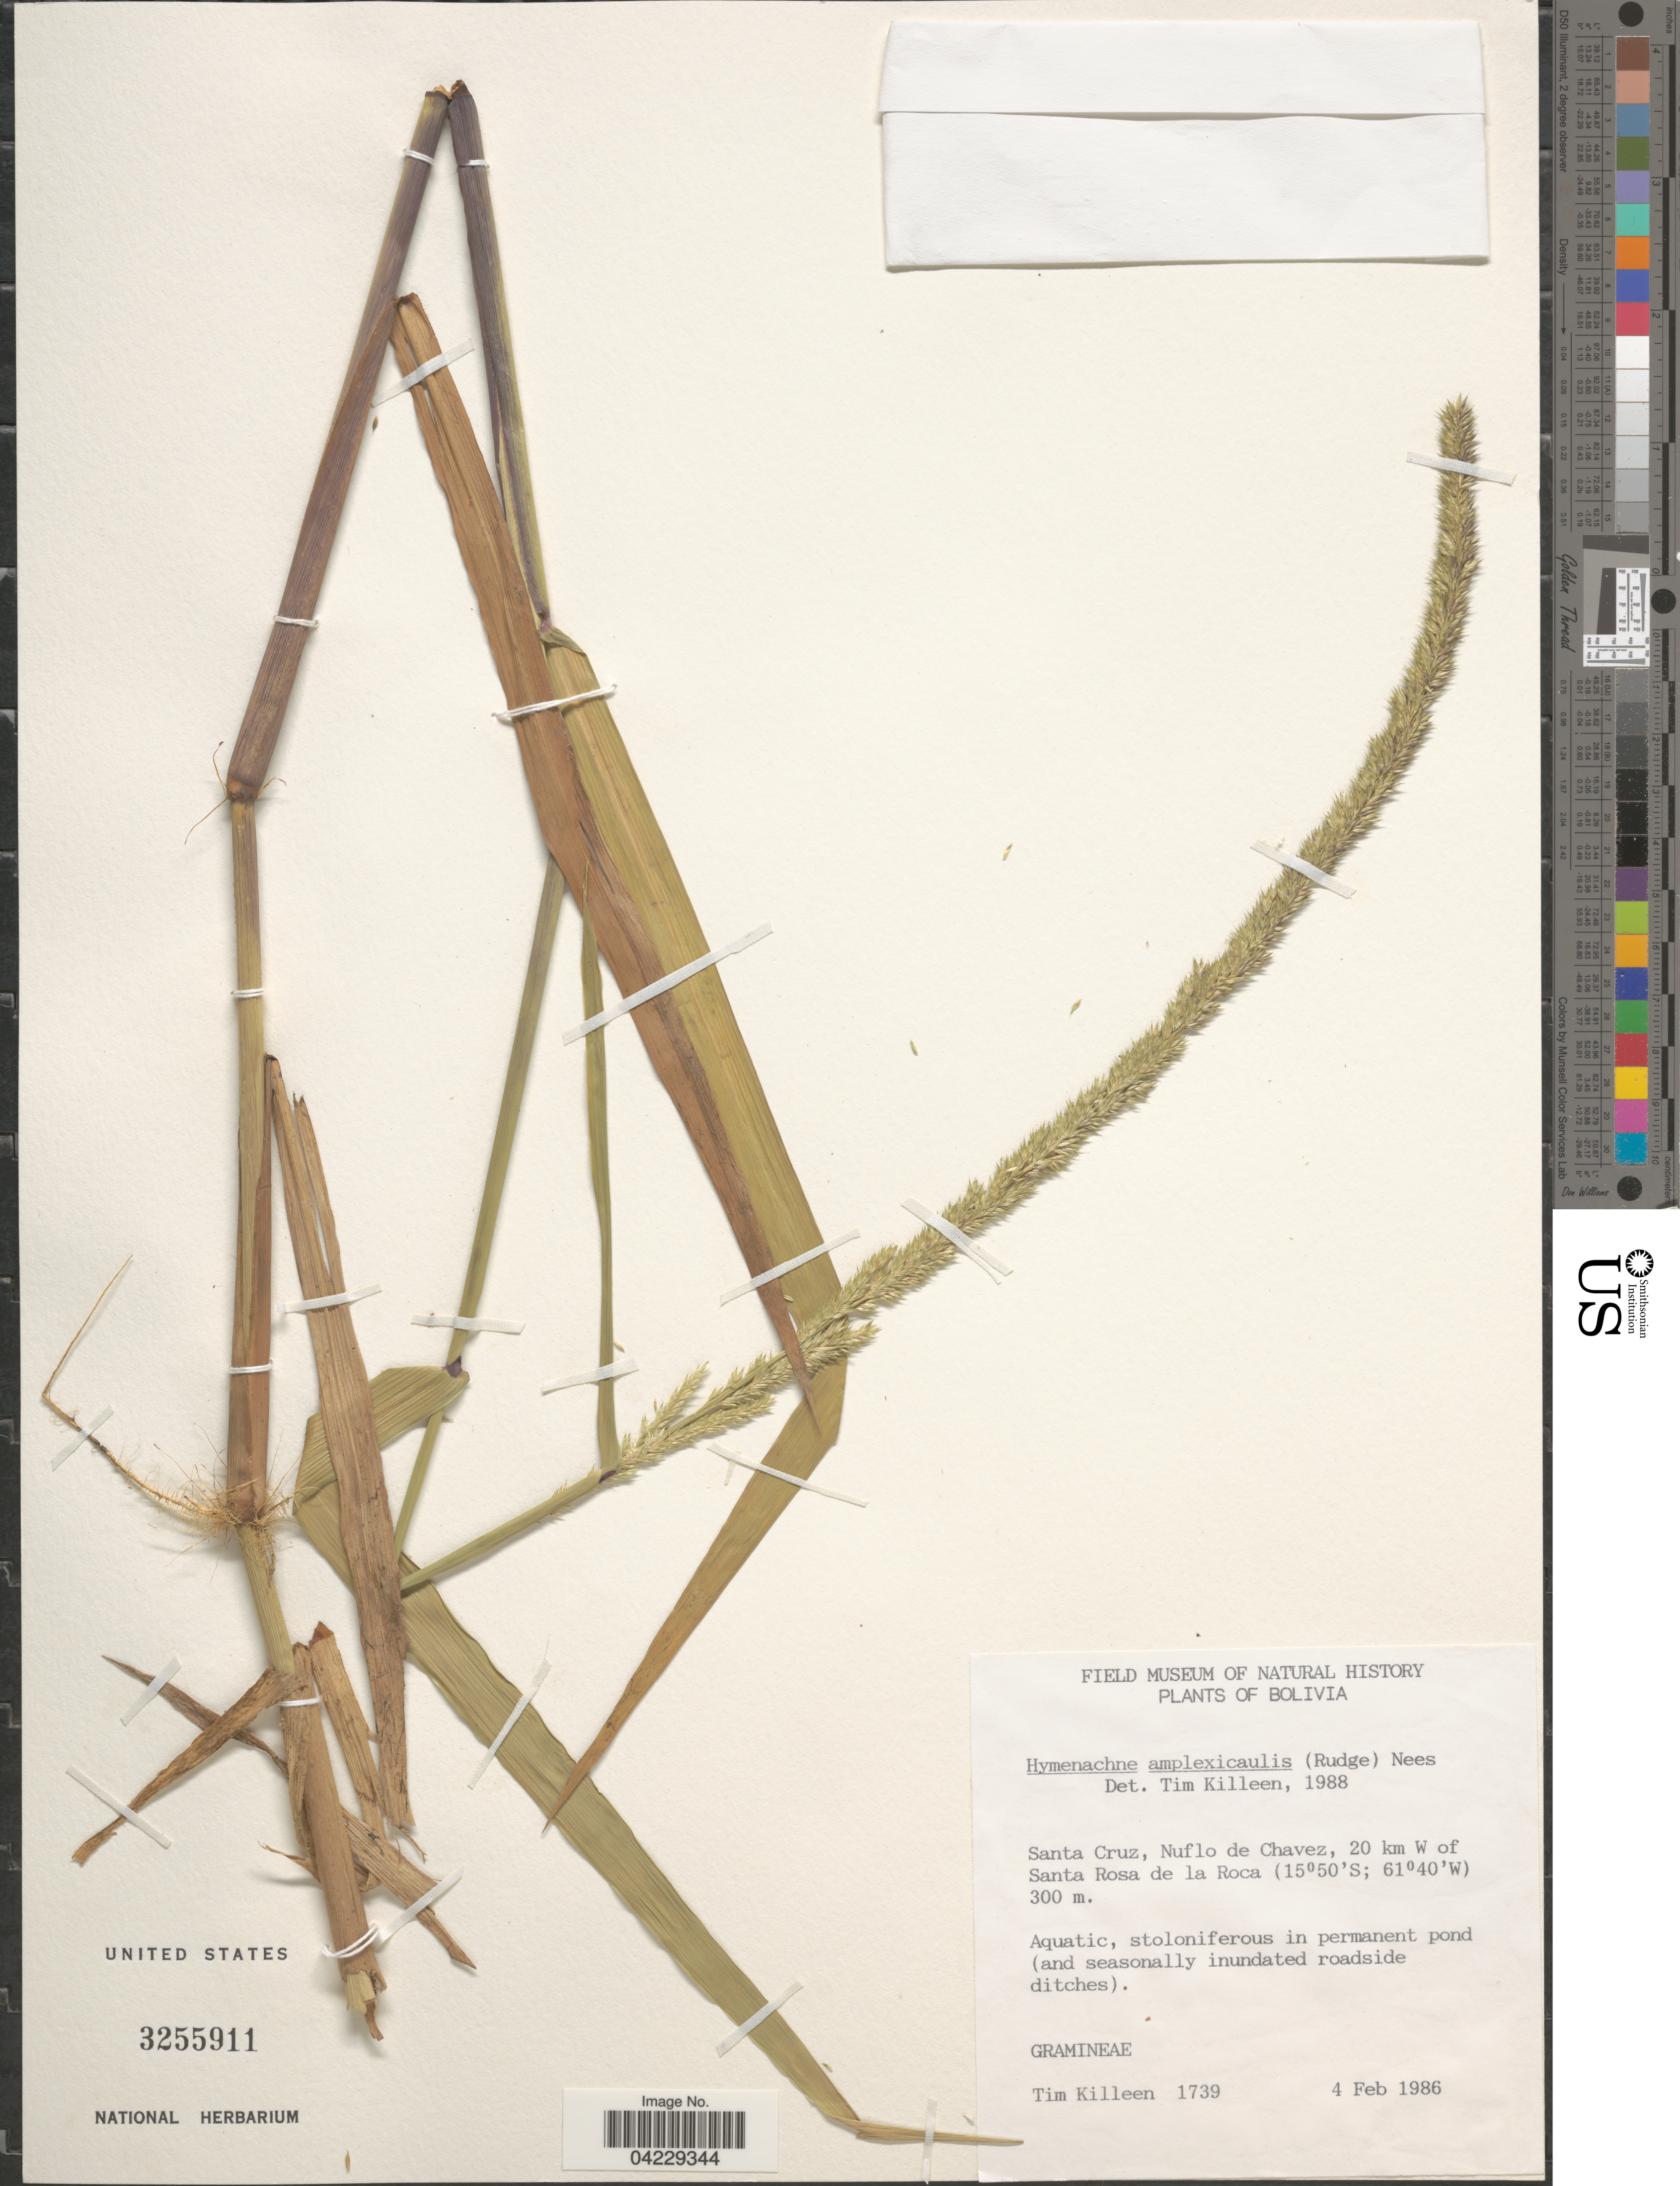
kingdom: Plantae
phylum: Tracheophyta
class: Liliopsida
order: Poales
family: Poaceae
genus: Hymenachne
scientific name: Hymenachne amplexicaulis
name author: (Rudge) Nees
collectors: T. J. Killeen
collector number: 1739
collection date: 1986-02-04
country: Bolivia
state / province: Santa Cruz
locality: Nuflo de Chavez, 20 km W of Santa Rosa de la Roca.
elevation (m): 300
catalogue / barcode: US 3255911